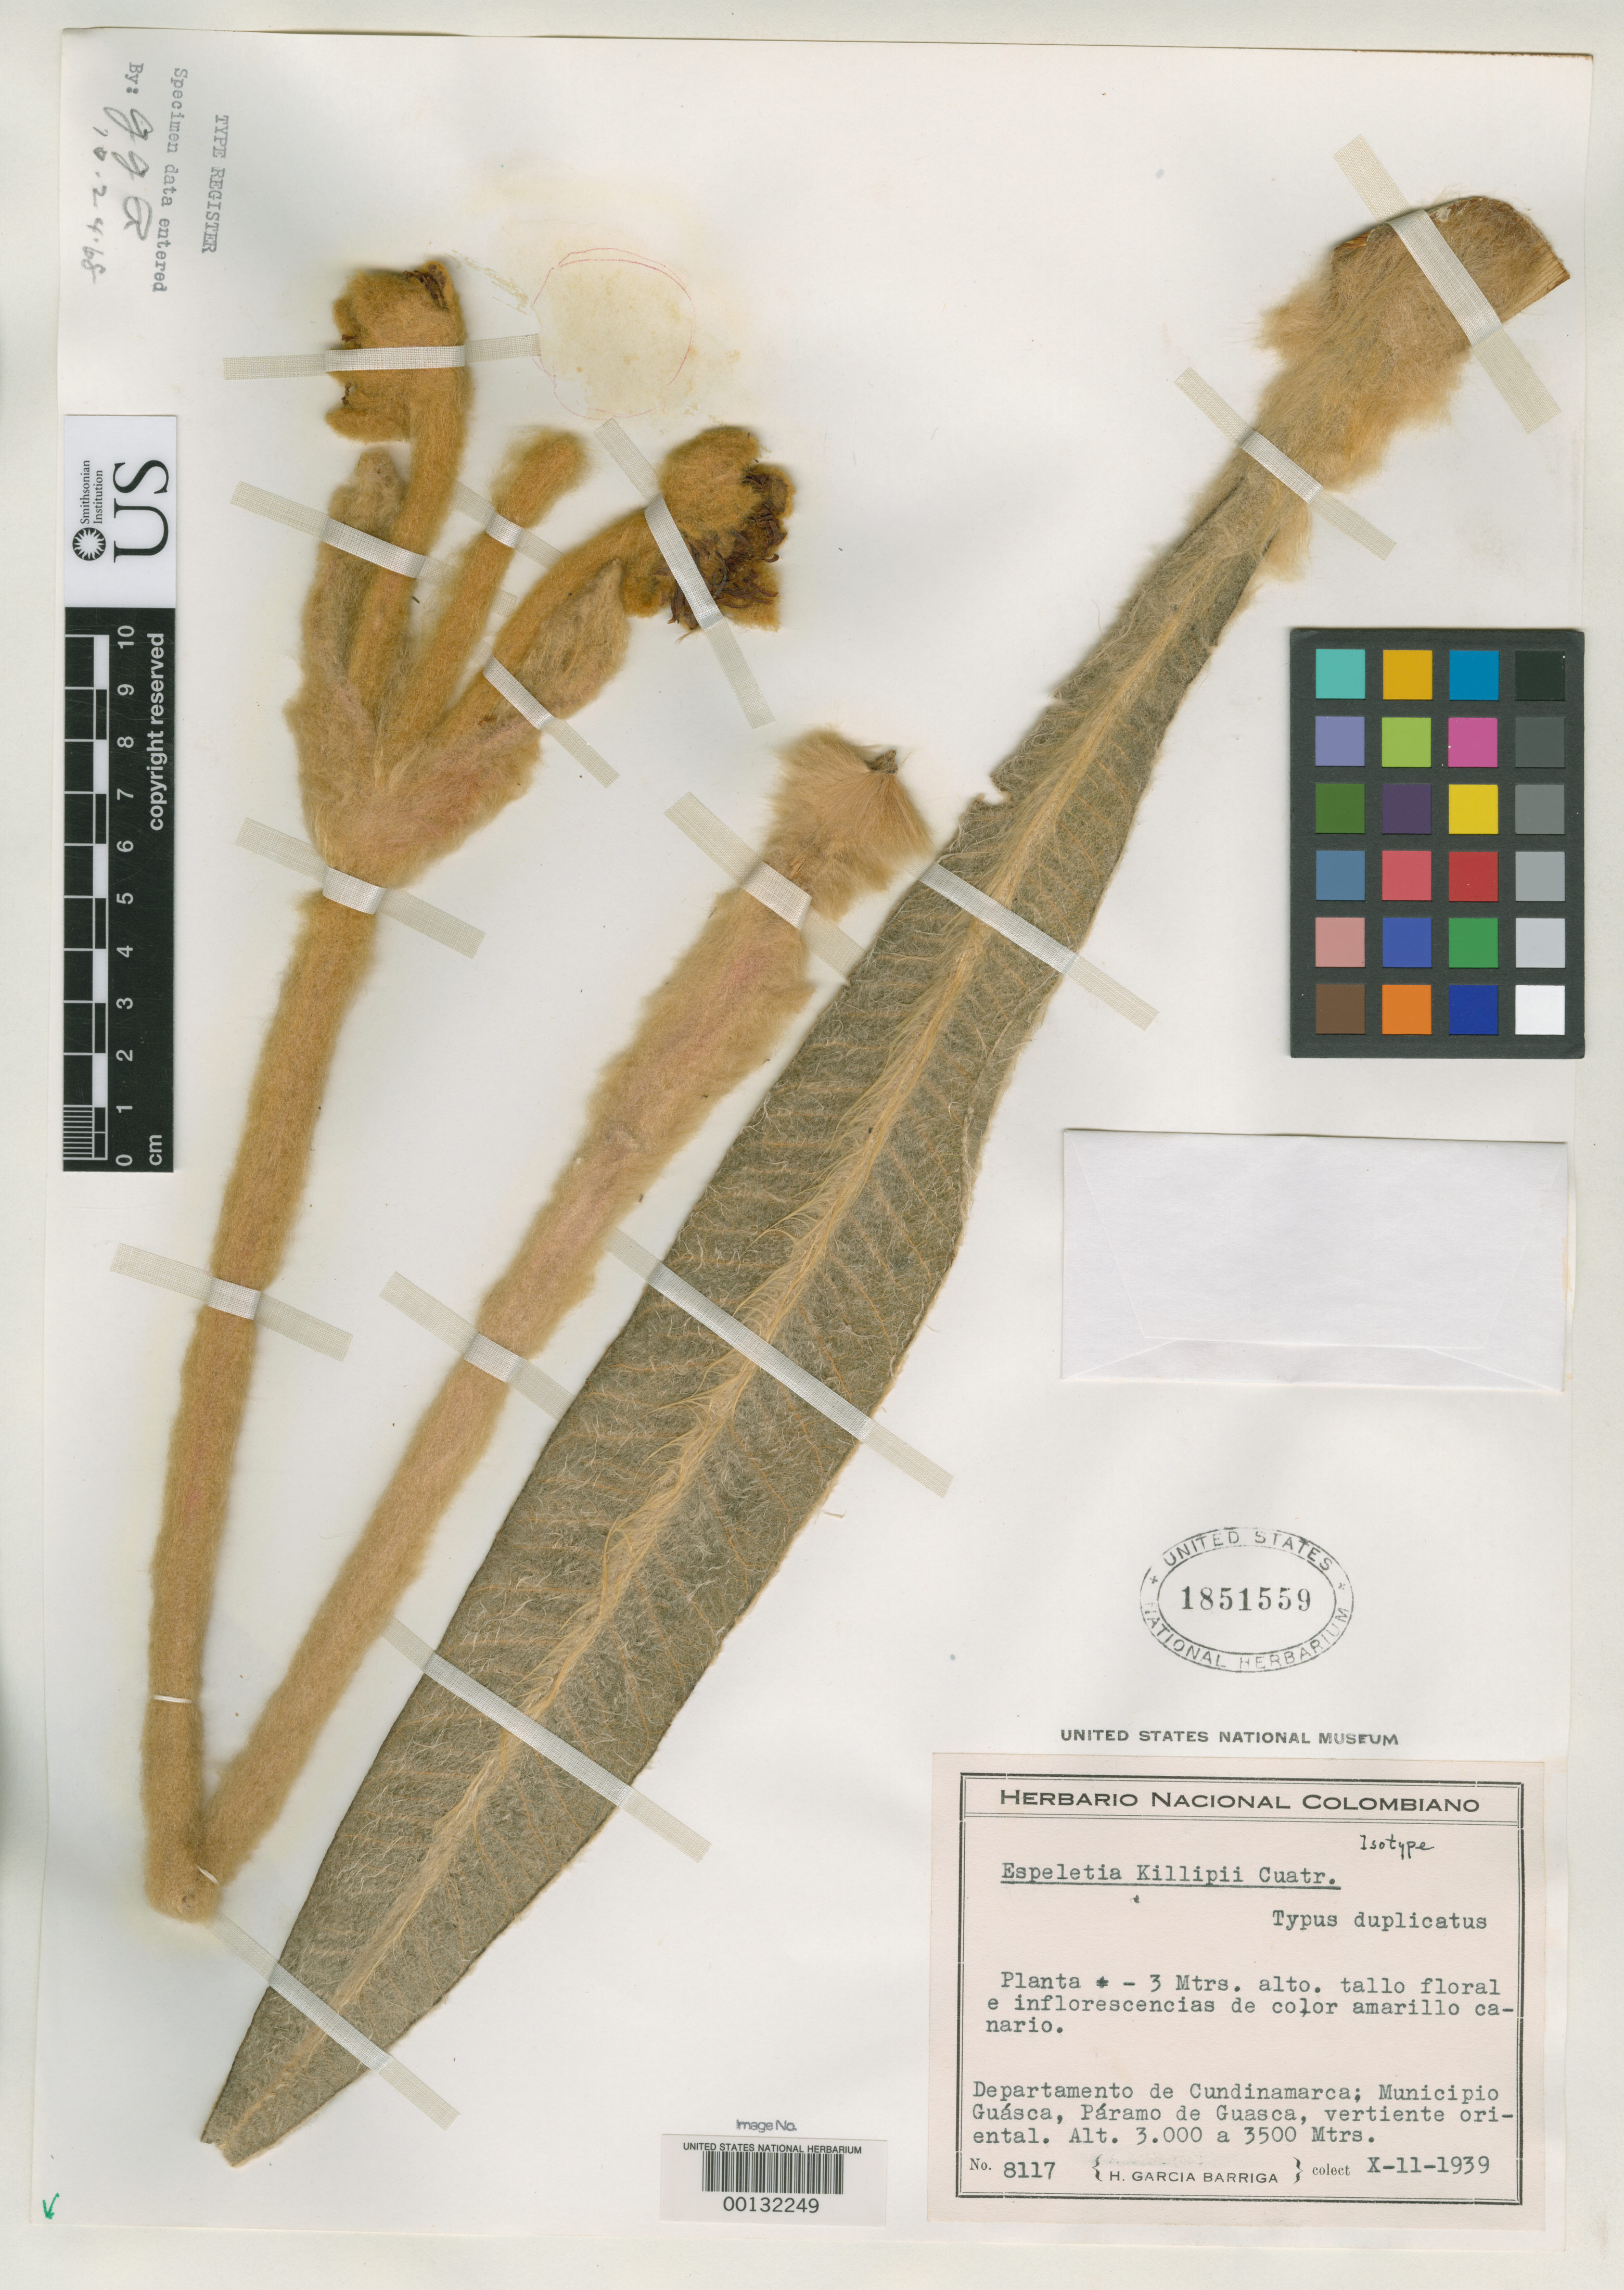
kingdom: Plantae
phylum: Tracheophyta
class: Magnoliopsida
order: Asterales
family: Asteraceae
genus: Espeletia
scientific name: Espeletia killipii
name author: Cuatrec.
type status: Isotype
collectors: H. García Barriga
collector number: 8117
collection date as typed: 11 Oct 1939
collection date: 1939-10-11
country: Colombia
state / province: Cundinamarca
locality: Páramo de Municipio Guasca, Vertiente Oriental. [upland of Guasca Municipality, eastern slope.]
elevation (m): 3000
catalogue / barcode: US 1851559